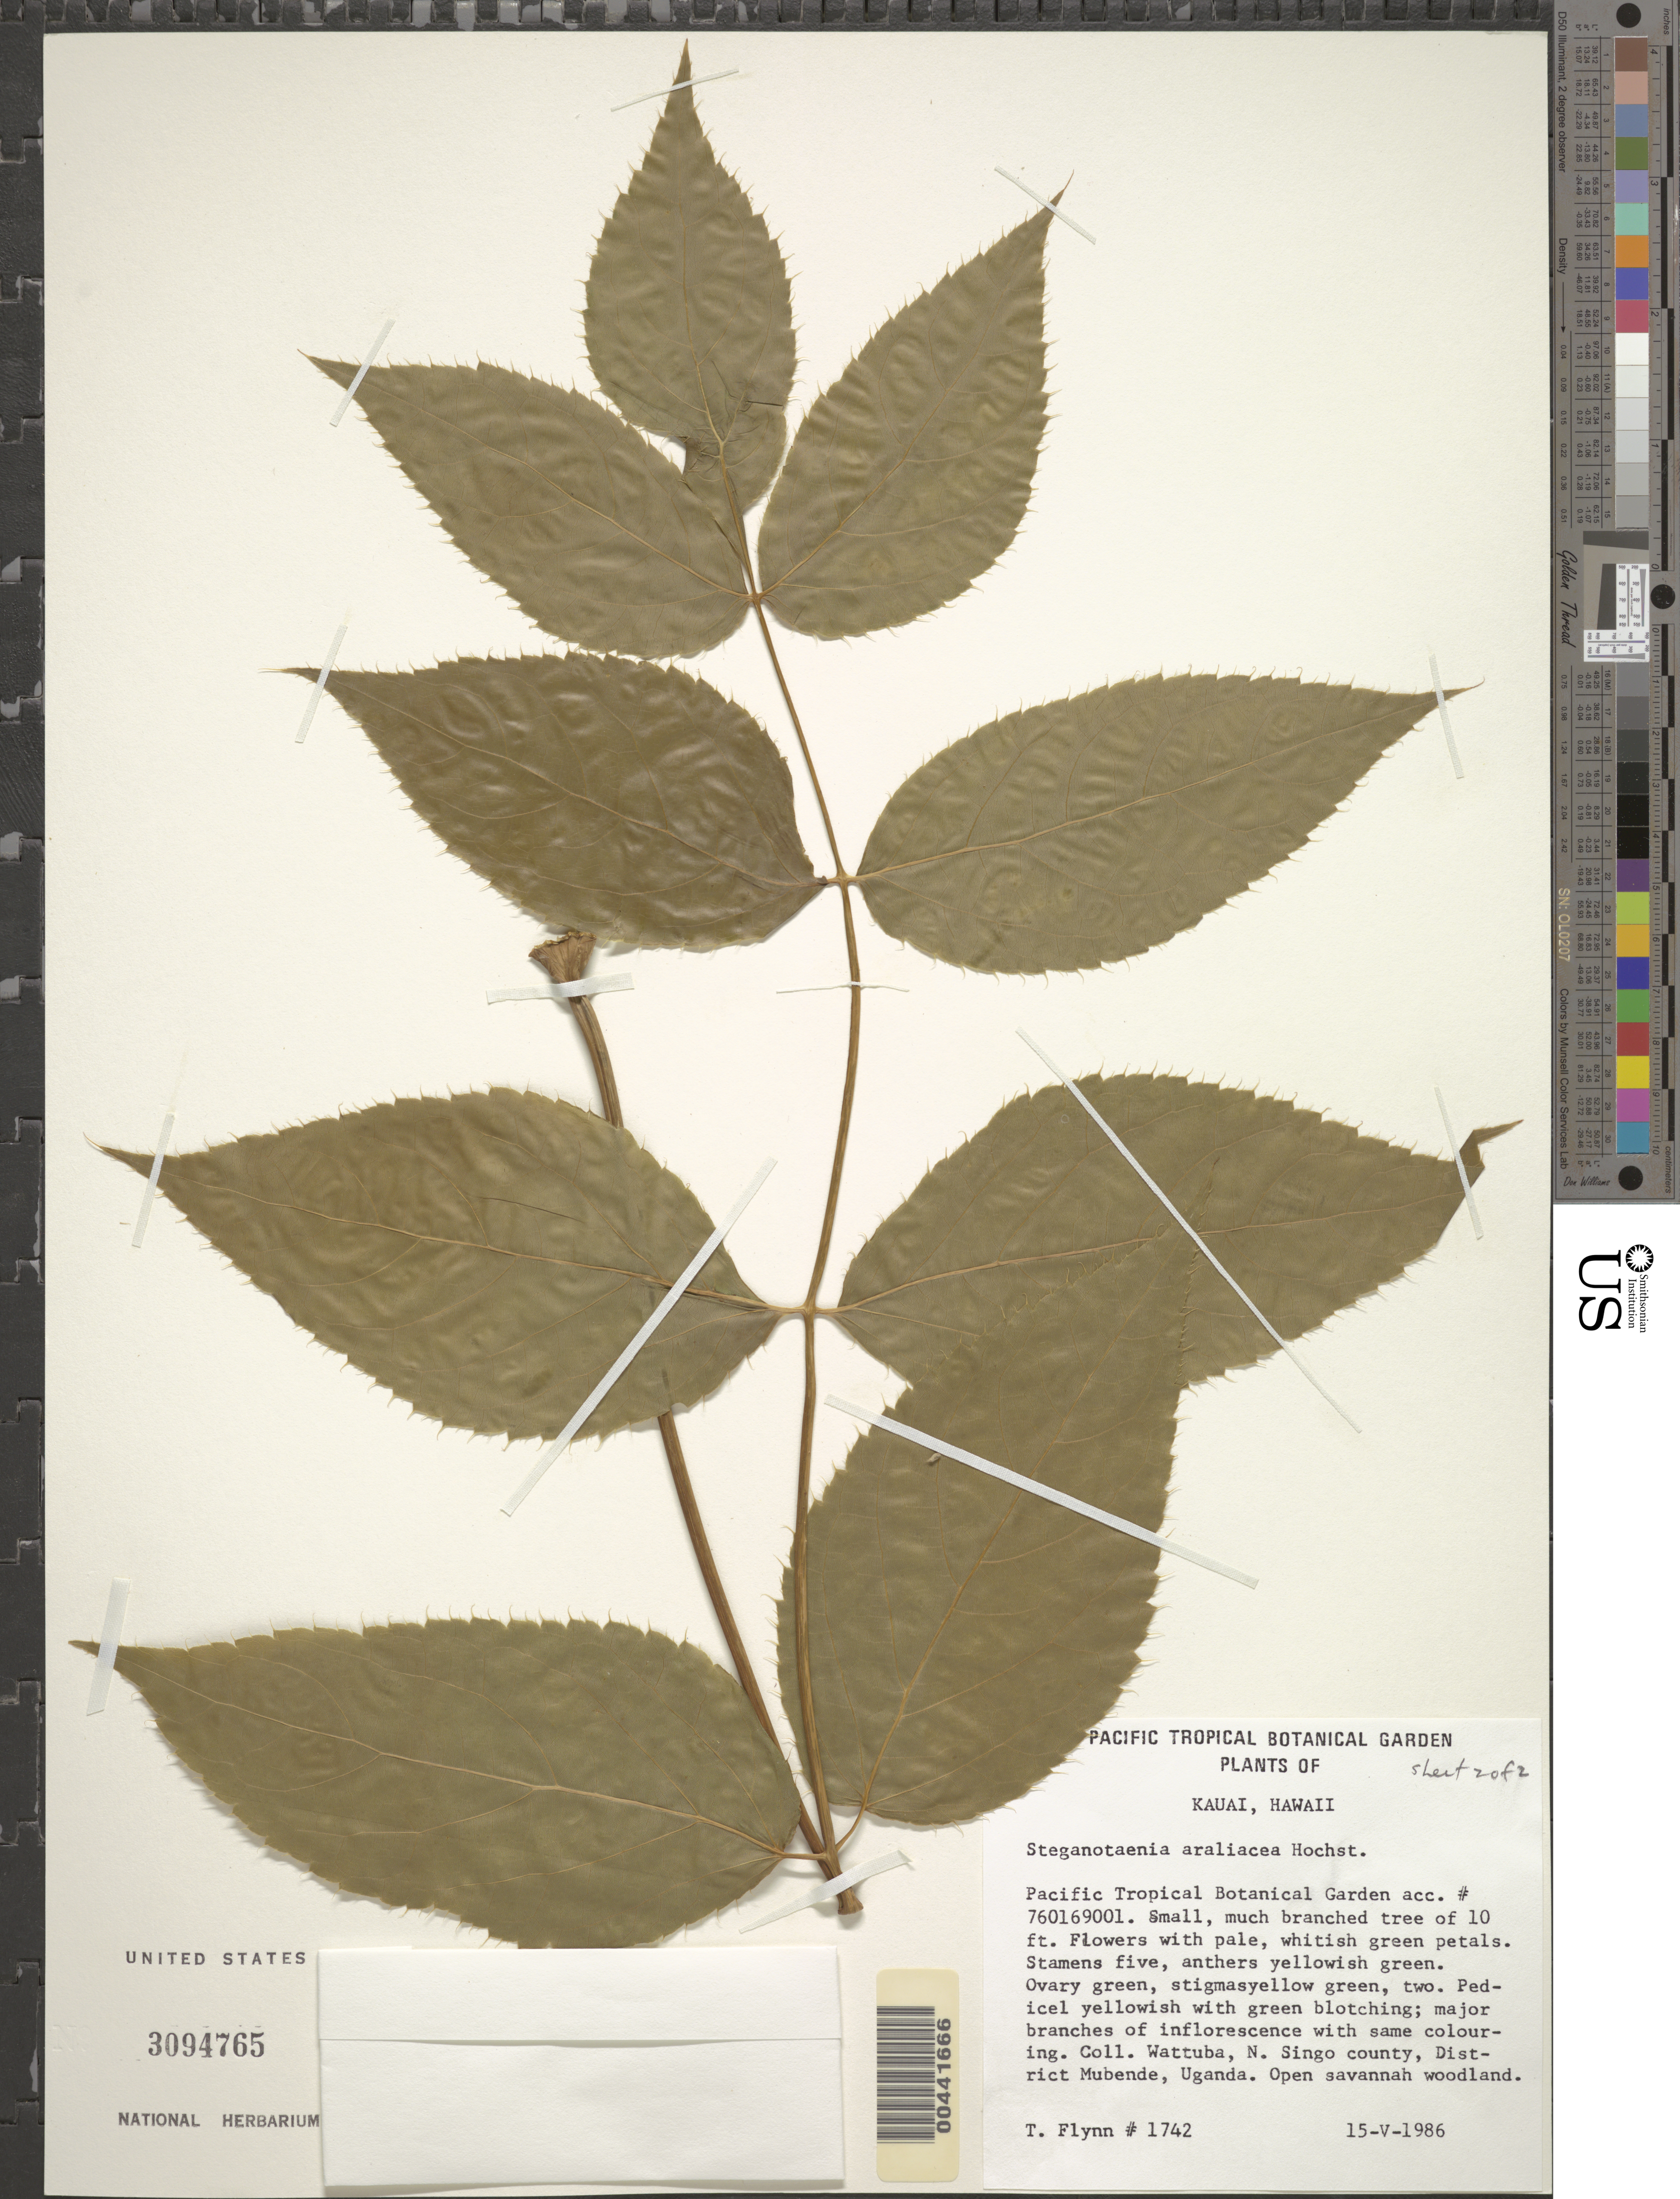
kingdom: Plantae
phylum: Tracheophyta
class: Magnoliopsida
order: Apiales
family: Apiaceae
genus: Steganotaenia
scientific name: Steganotaenia araliacea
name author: Hochst.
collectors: T. W. Flynn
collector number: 1742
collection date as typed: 15 May 1986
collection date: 1986-05-15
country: United States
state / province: Hawaii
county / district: Kauai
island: Kaua'i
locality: Pacific Tropical Botanical Garden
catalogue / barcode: US 3094765